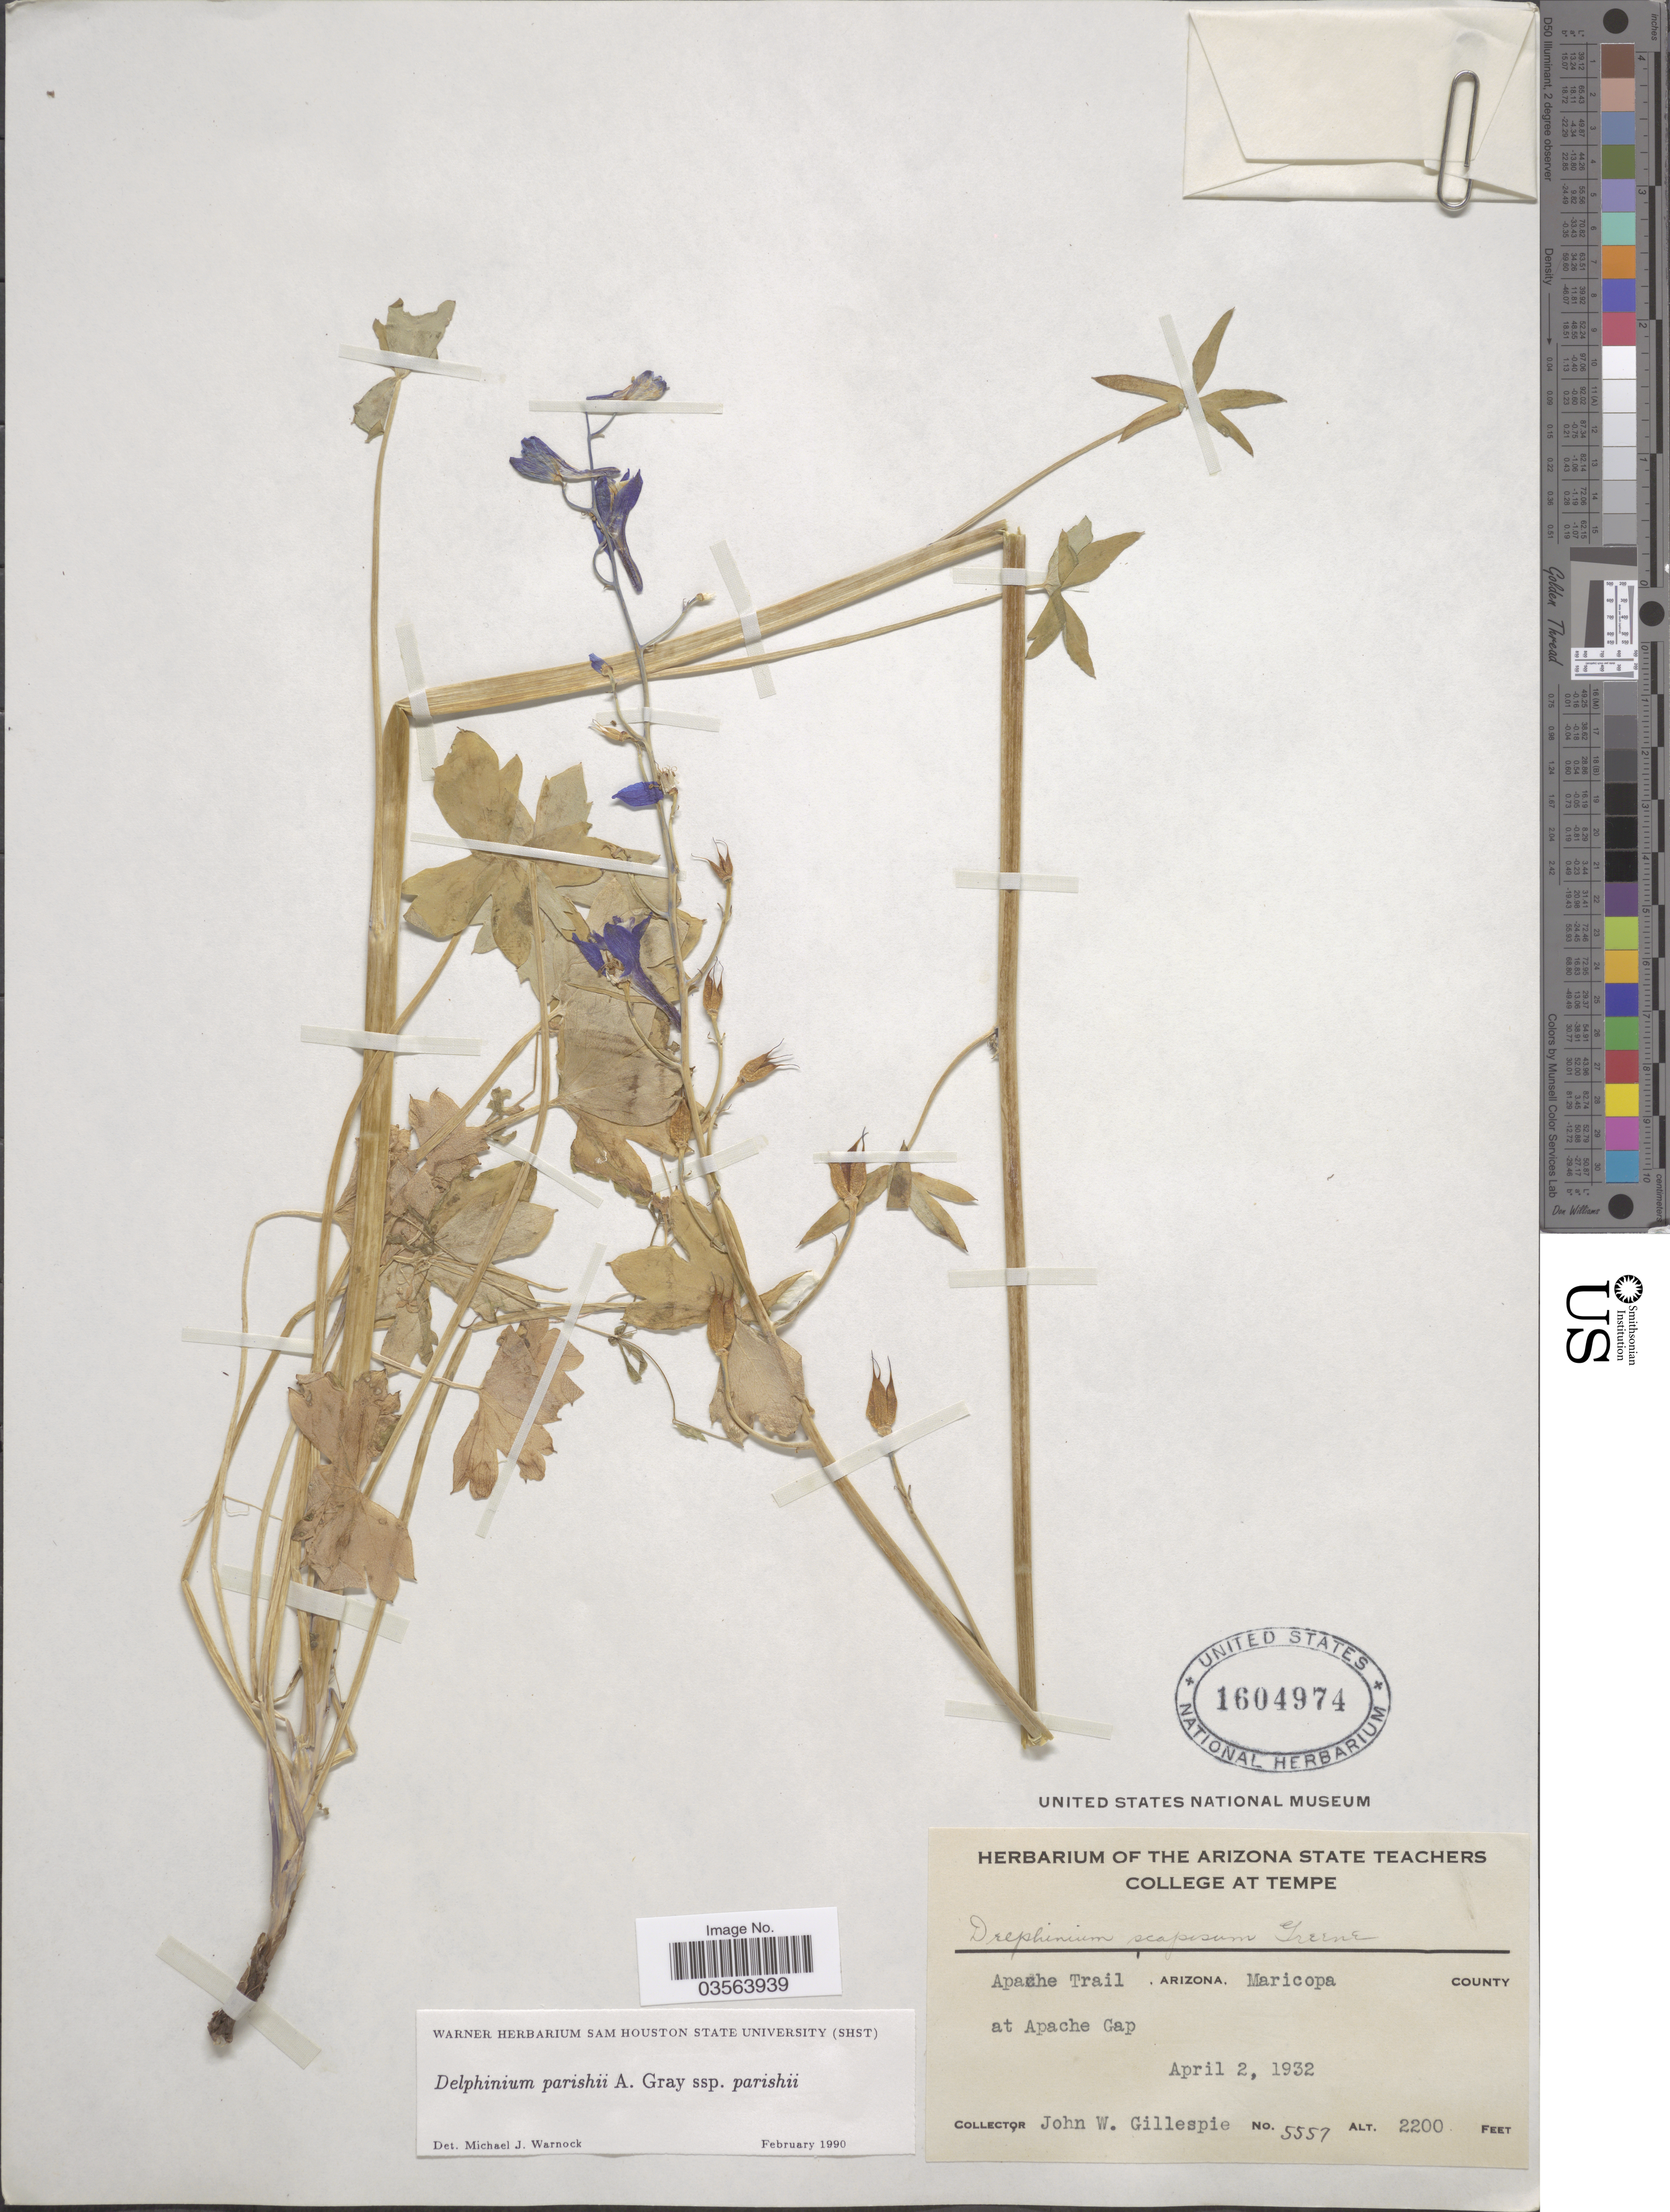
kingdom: Plantae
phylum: Tracheophyta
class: Magnoliopsida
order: Ranunculales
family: Ranunculaceae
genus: Delphinium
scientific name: Delphinium parishii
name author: A. Gray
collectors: J. W. Gillespie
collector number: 5557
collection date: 1932-04-02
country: United States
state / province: Arizona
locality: Apache Trail, Maricopa County at Apache Gap.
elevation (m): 671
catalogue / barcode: US 1604974